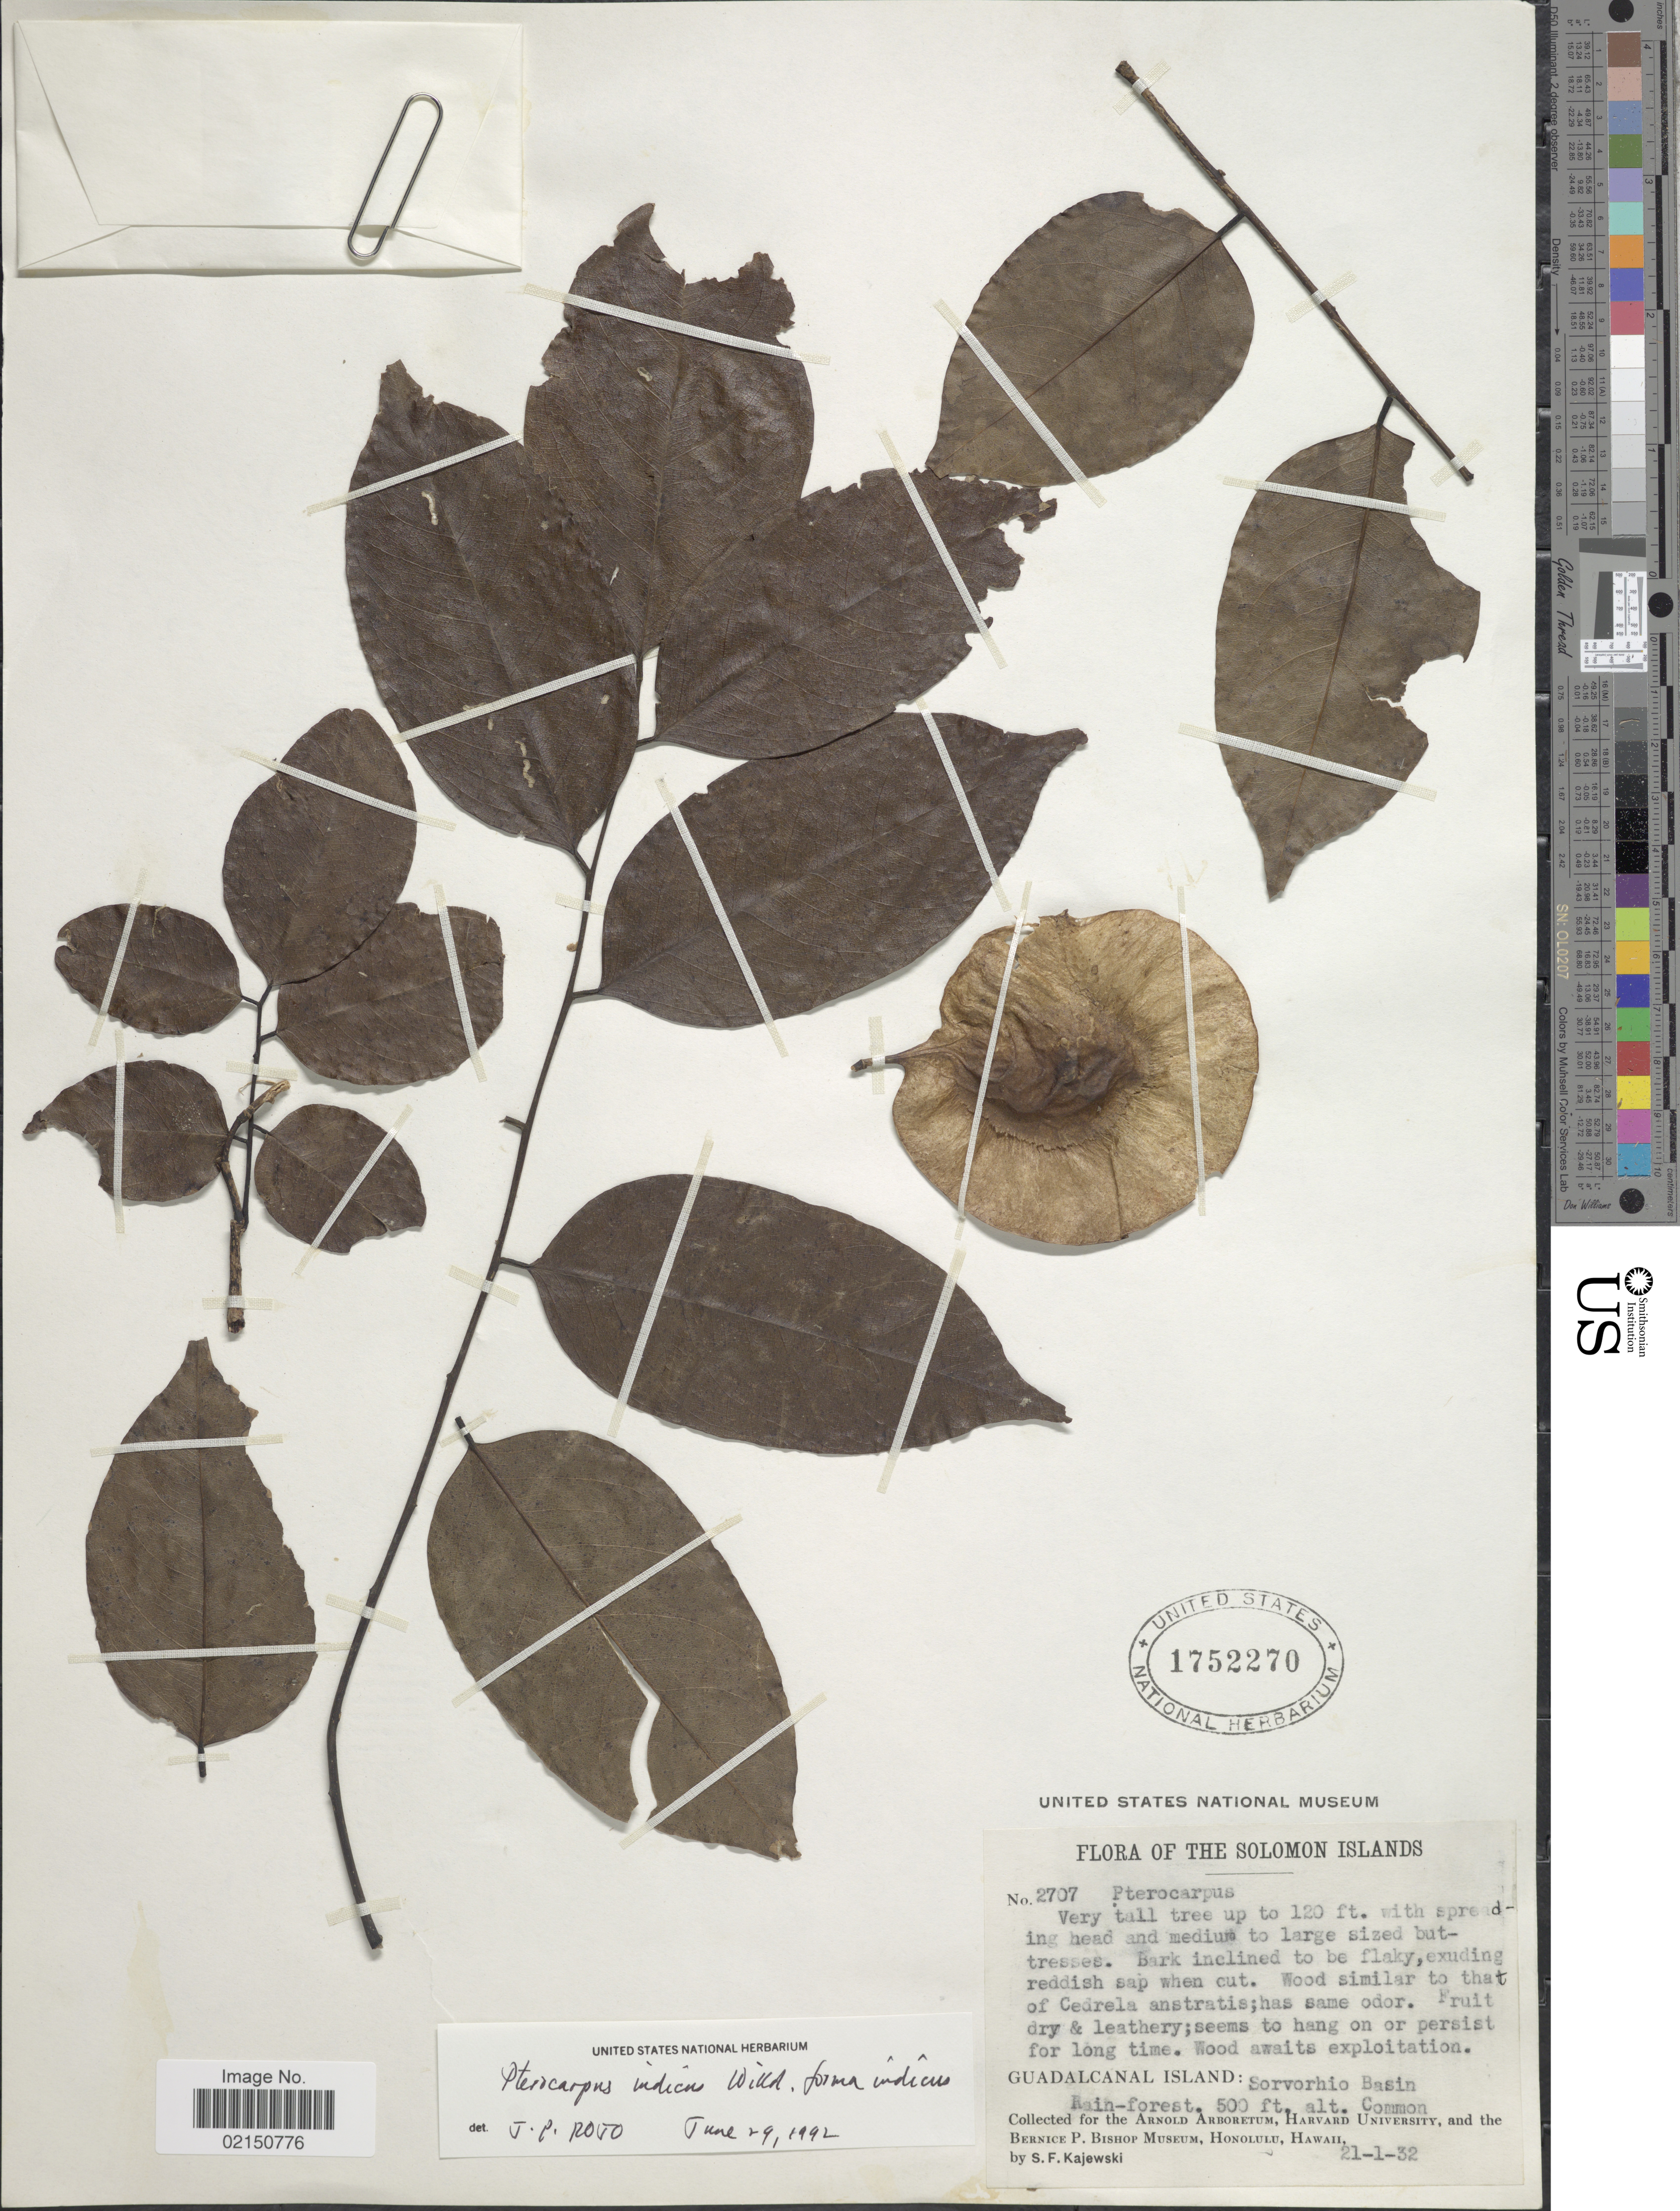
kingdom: Plantae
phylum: Tracheophyta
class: Magnoliopsida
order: Fabales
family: Fabaceae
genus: Pterocarpus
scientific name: Pterocarpus indicus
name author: Willd.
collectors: S. Kajewski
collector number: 2707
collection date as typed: Transcribed d/m/y: 21/1/32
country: Solomon Islands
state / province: Solomon Islands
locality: Guadalcanal Island: Sorvorhio Basin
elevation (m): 152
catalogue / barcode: US 1752270